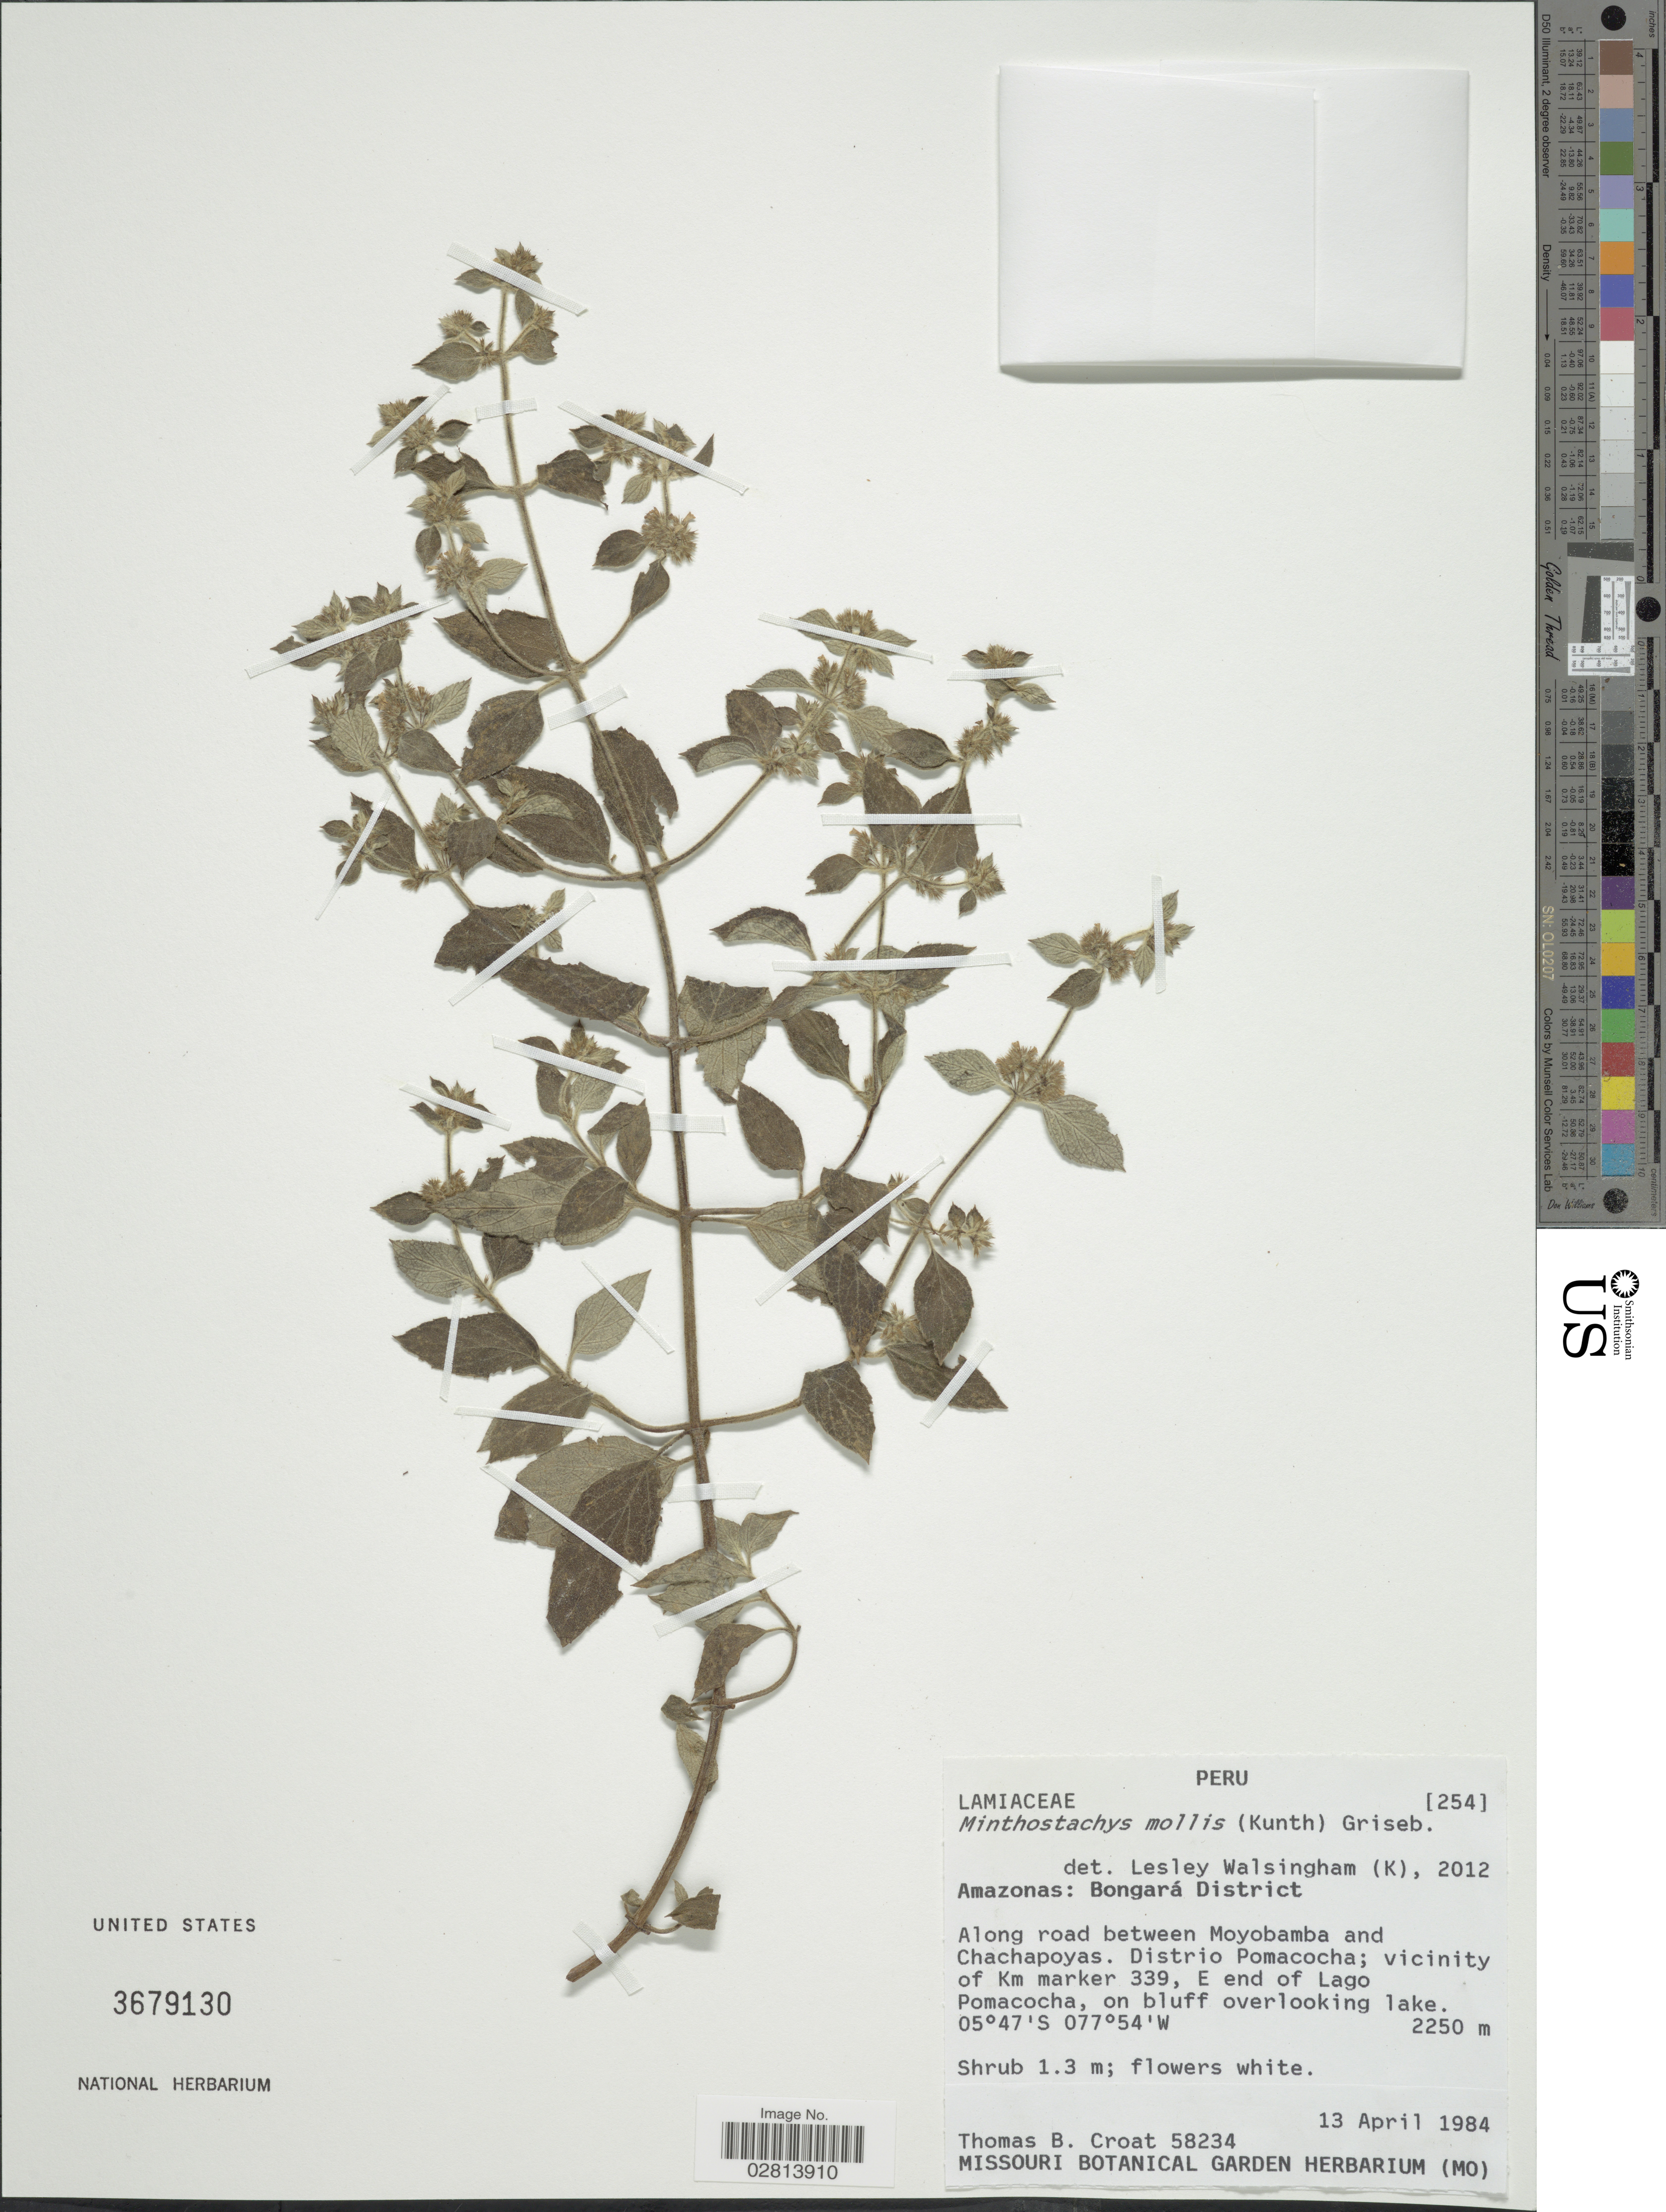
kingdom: Plantae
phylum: Tracheophyta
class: Magnoliopsida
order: Lamiales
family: Lamiaceae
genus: Minthostachys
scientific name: Minthostachys mollis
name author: (Kunth) Griseb.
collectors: T. B. Croat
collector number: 58234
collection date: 1984-04-13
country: Peru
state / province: Amazonas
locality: Amazonas: Bongará District, Along road between Moyobamba and Chachapoyas, Distrio Pomacocha; vicinity of Km marker 339, E of Lago Pomacocha, on bluff over looking lake.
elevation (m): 2250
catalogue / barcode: US 3679130